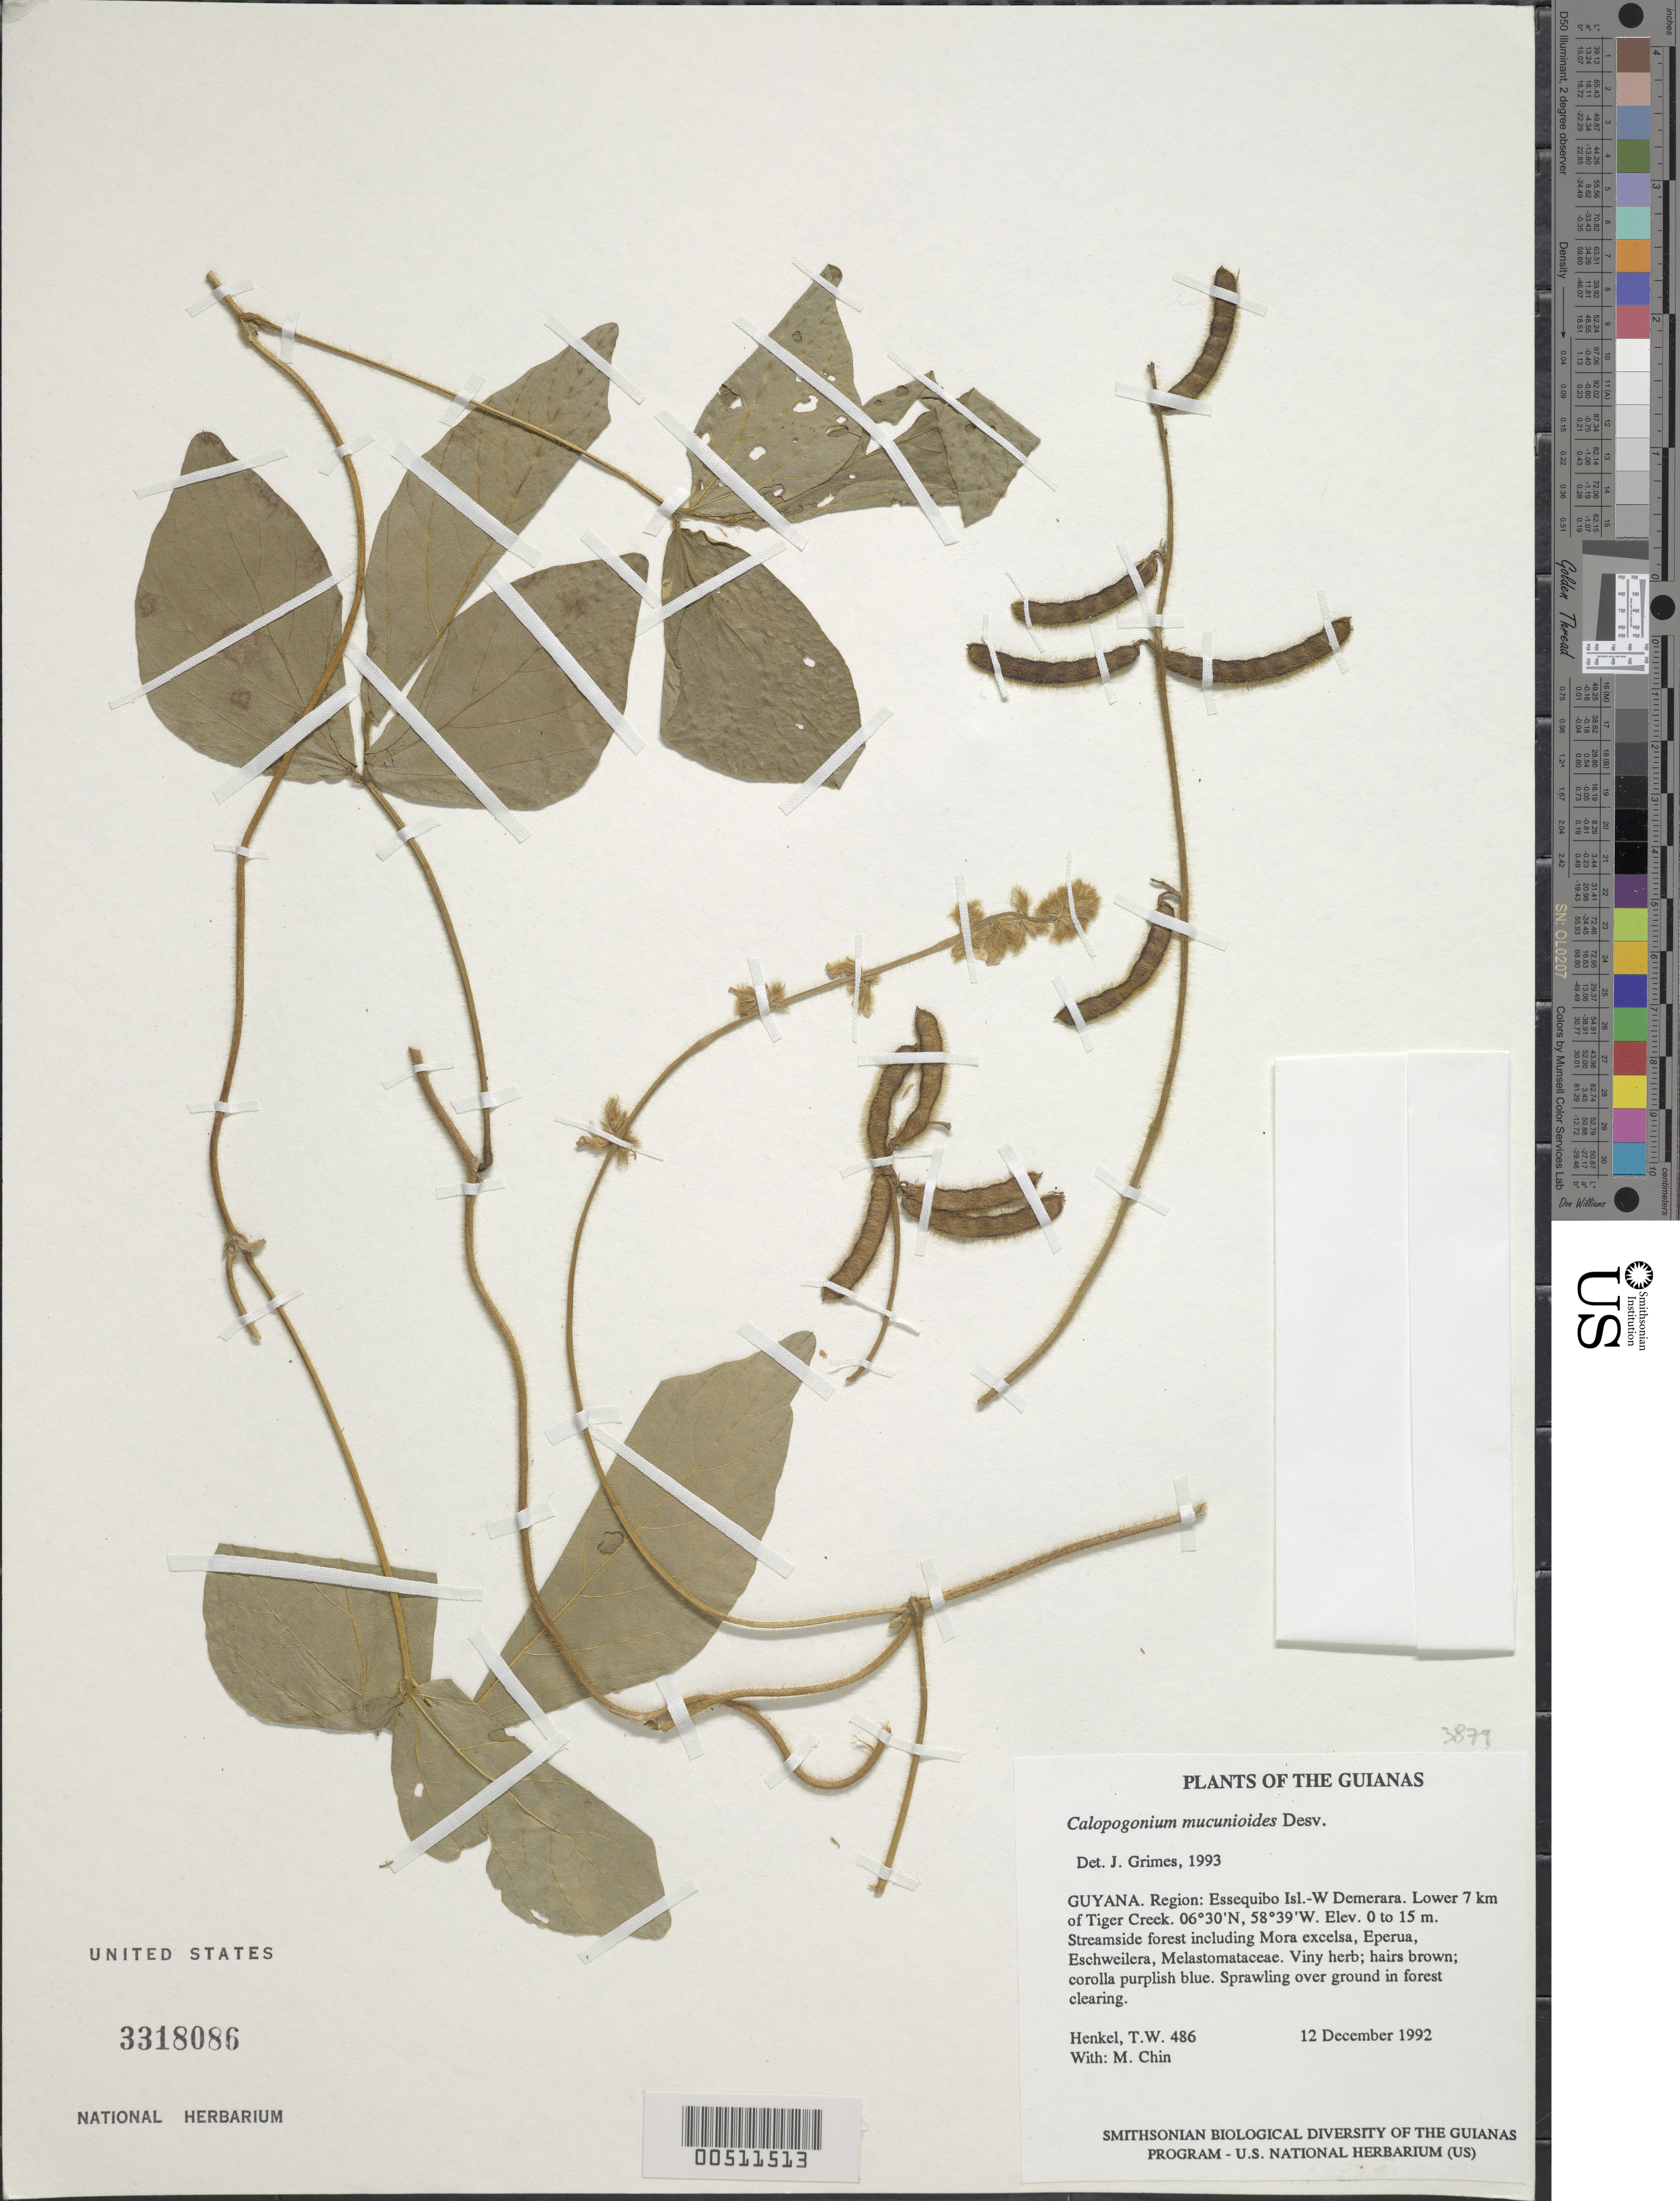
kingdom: Plantae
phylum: Tracheophyta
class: Magnoliopsida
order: Fabales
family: Fabaceae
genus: Calopogonium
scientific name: Calopogonium mucunoides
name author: Desv.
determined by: Grimes, J.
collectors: T. Henkel & M. Chin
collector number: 486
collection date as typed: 12 December 1992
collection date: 1992-12-12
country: Guyana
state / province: Essequibo Isl-W. Demerara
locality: Lower 7 km of Tiger Creek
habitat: Streamside forest including Mora excelsa, Eperua, Eschweilera, Melastomataceae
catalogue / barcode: US 3318086